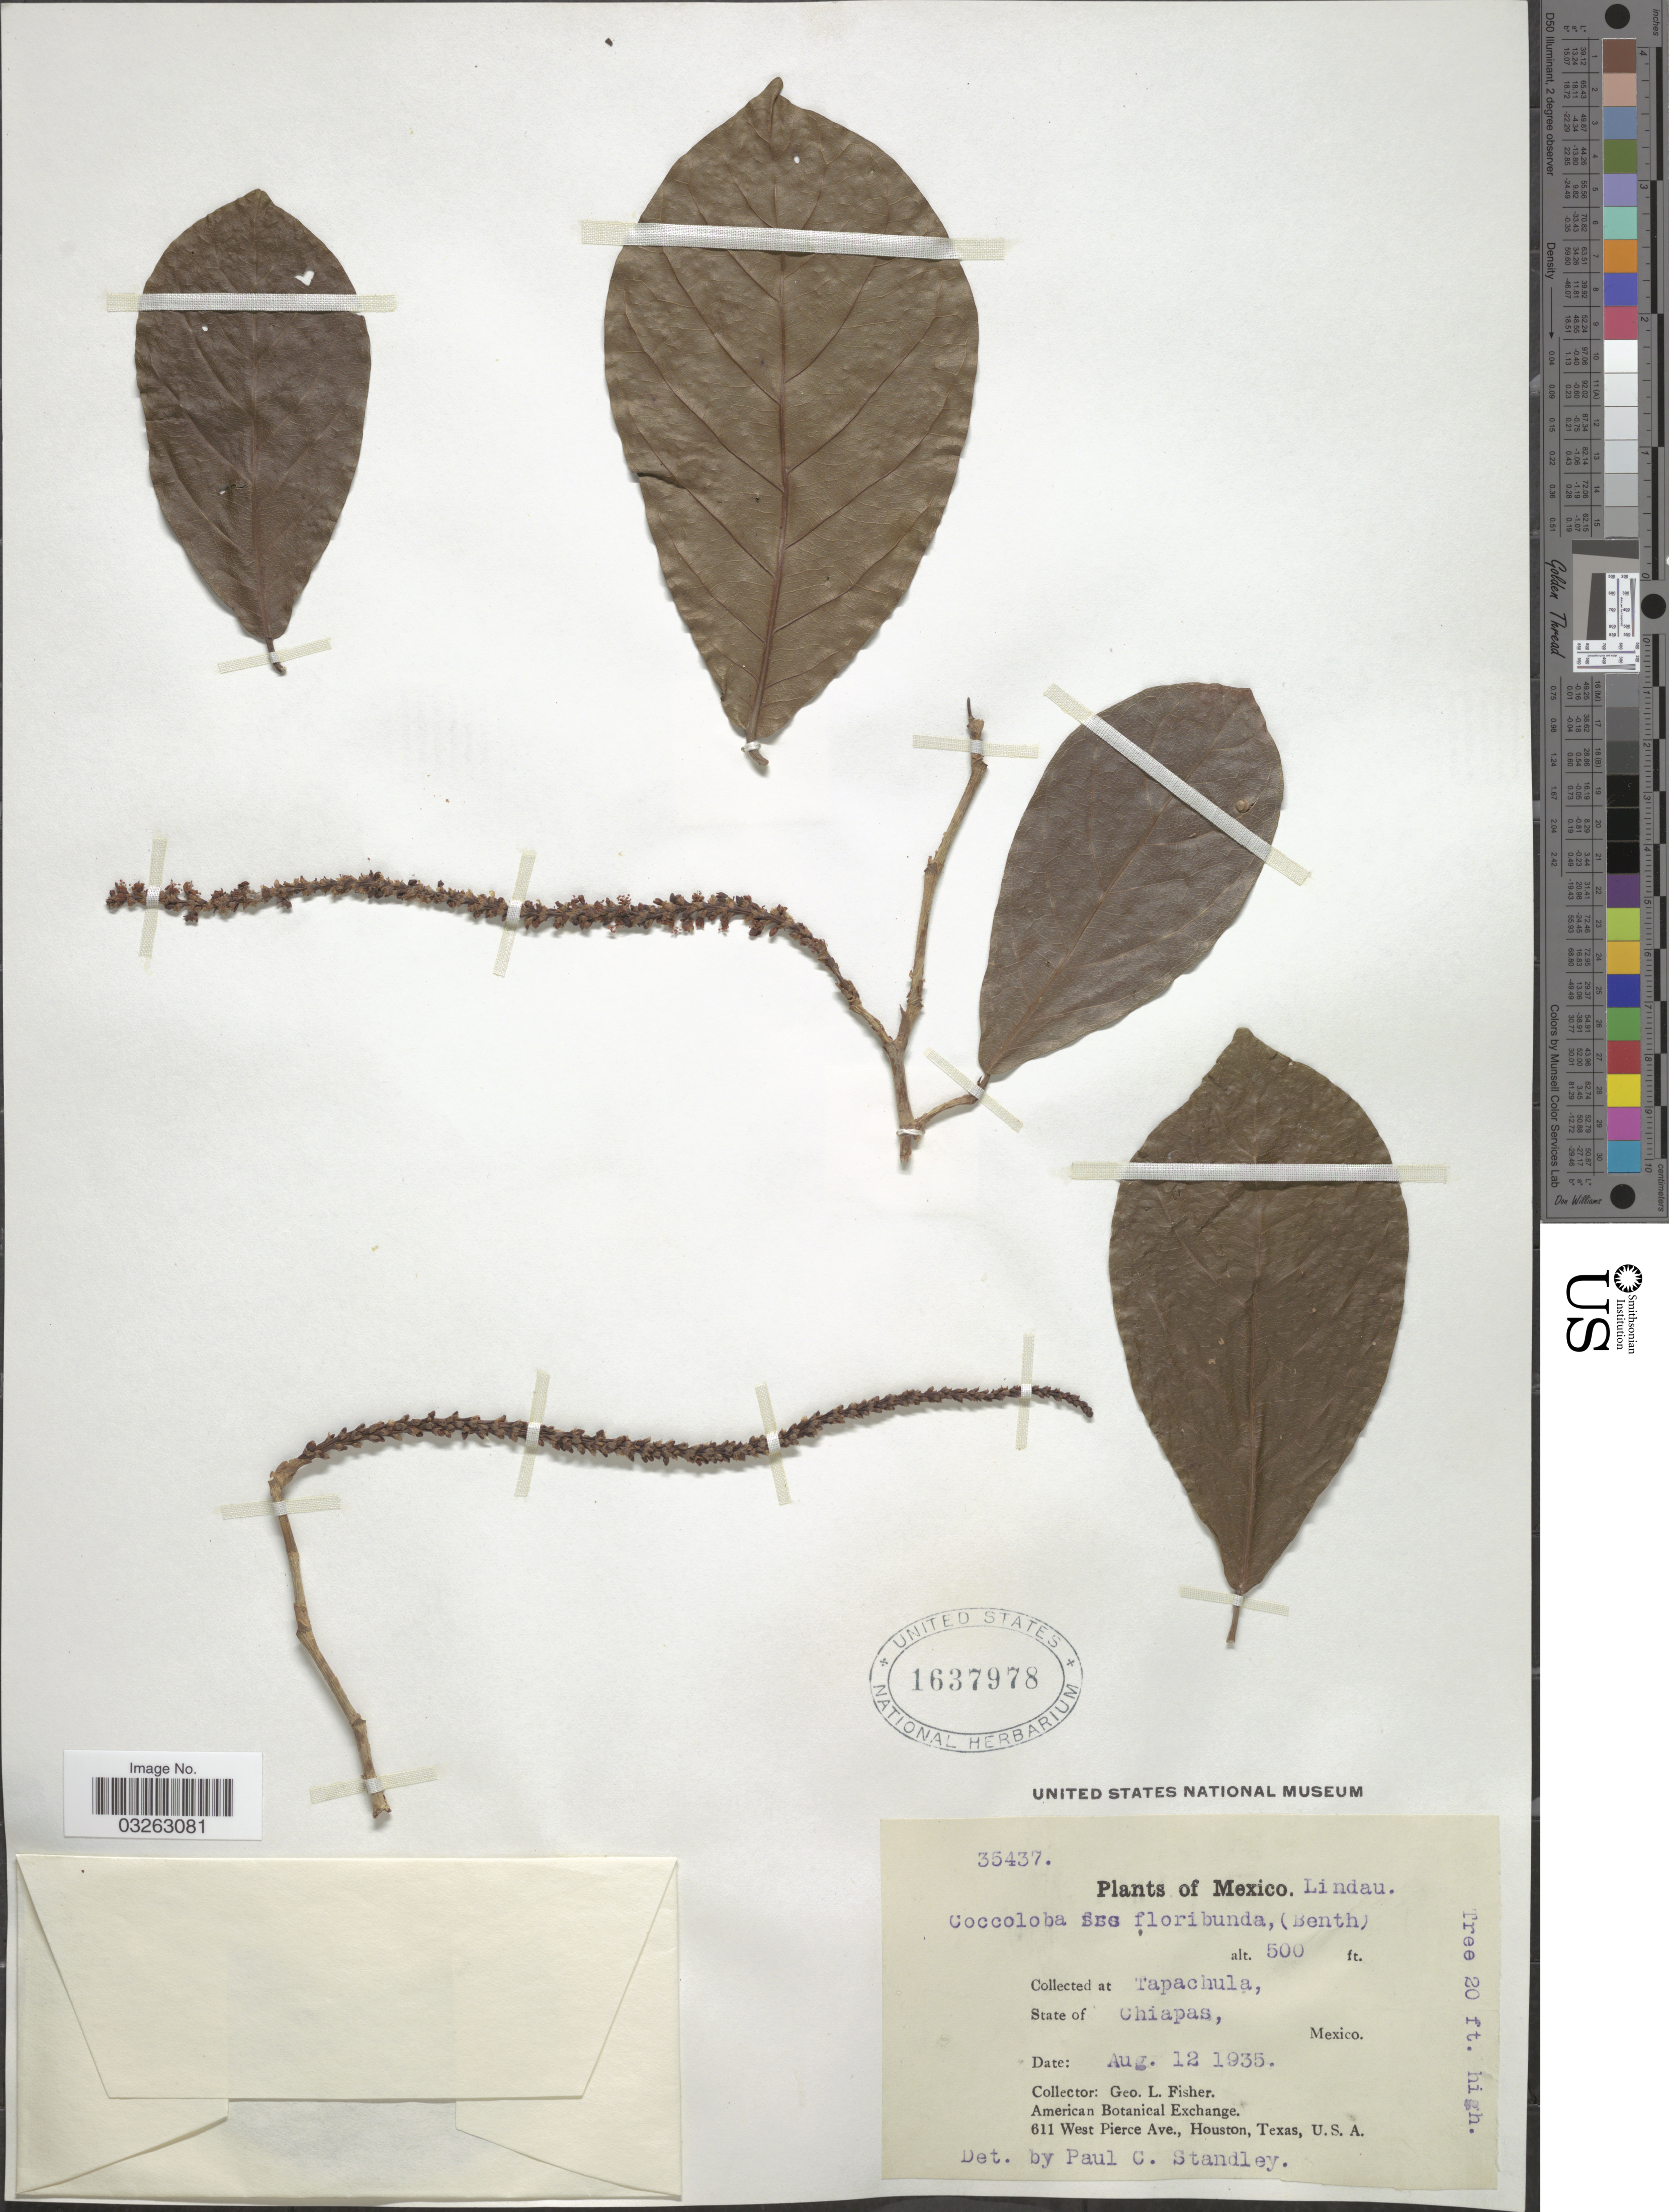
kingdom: Plantae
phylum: Tracheophyta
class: Magnoliopsida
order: Caryophyllales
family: Polygonaceae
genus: Coccoloba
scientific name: Coccoloba venosa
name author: L.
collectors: G. L. Fisher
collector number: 35437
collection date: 1935-08-12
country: Mexico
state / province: Chiapas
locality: Tapachula.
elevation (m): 152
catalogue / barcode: US 1637978